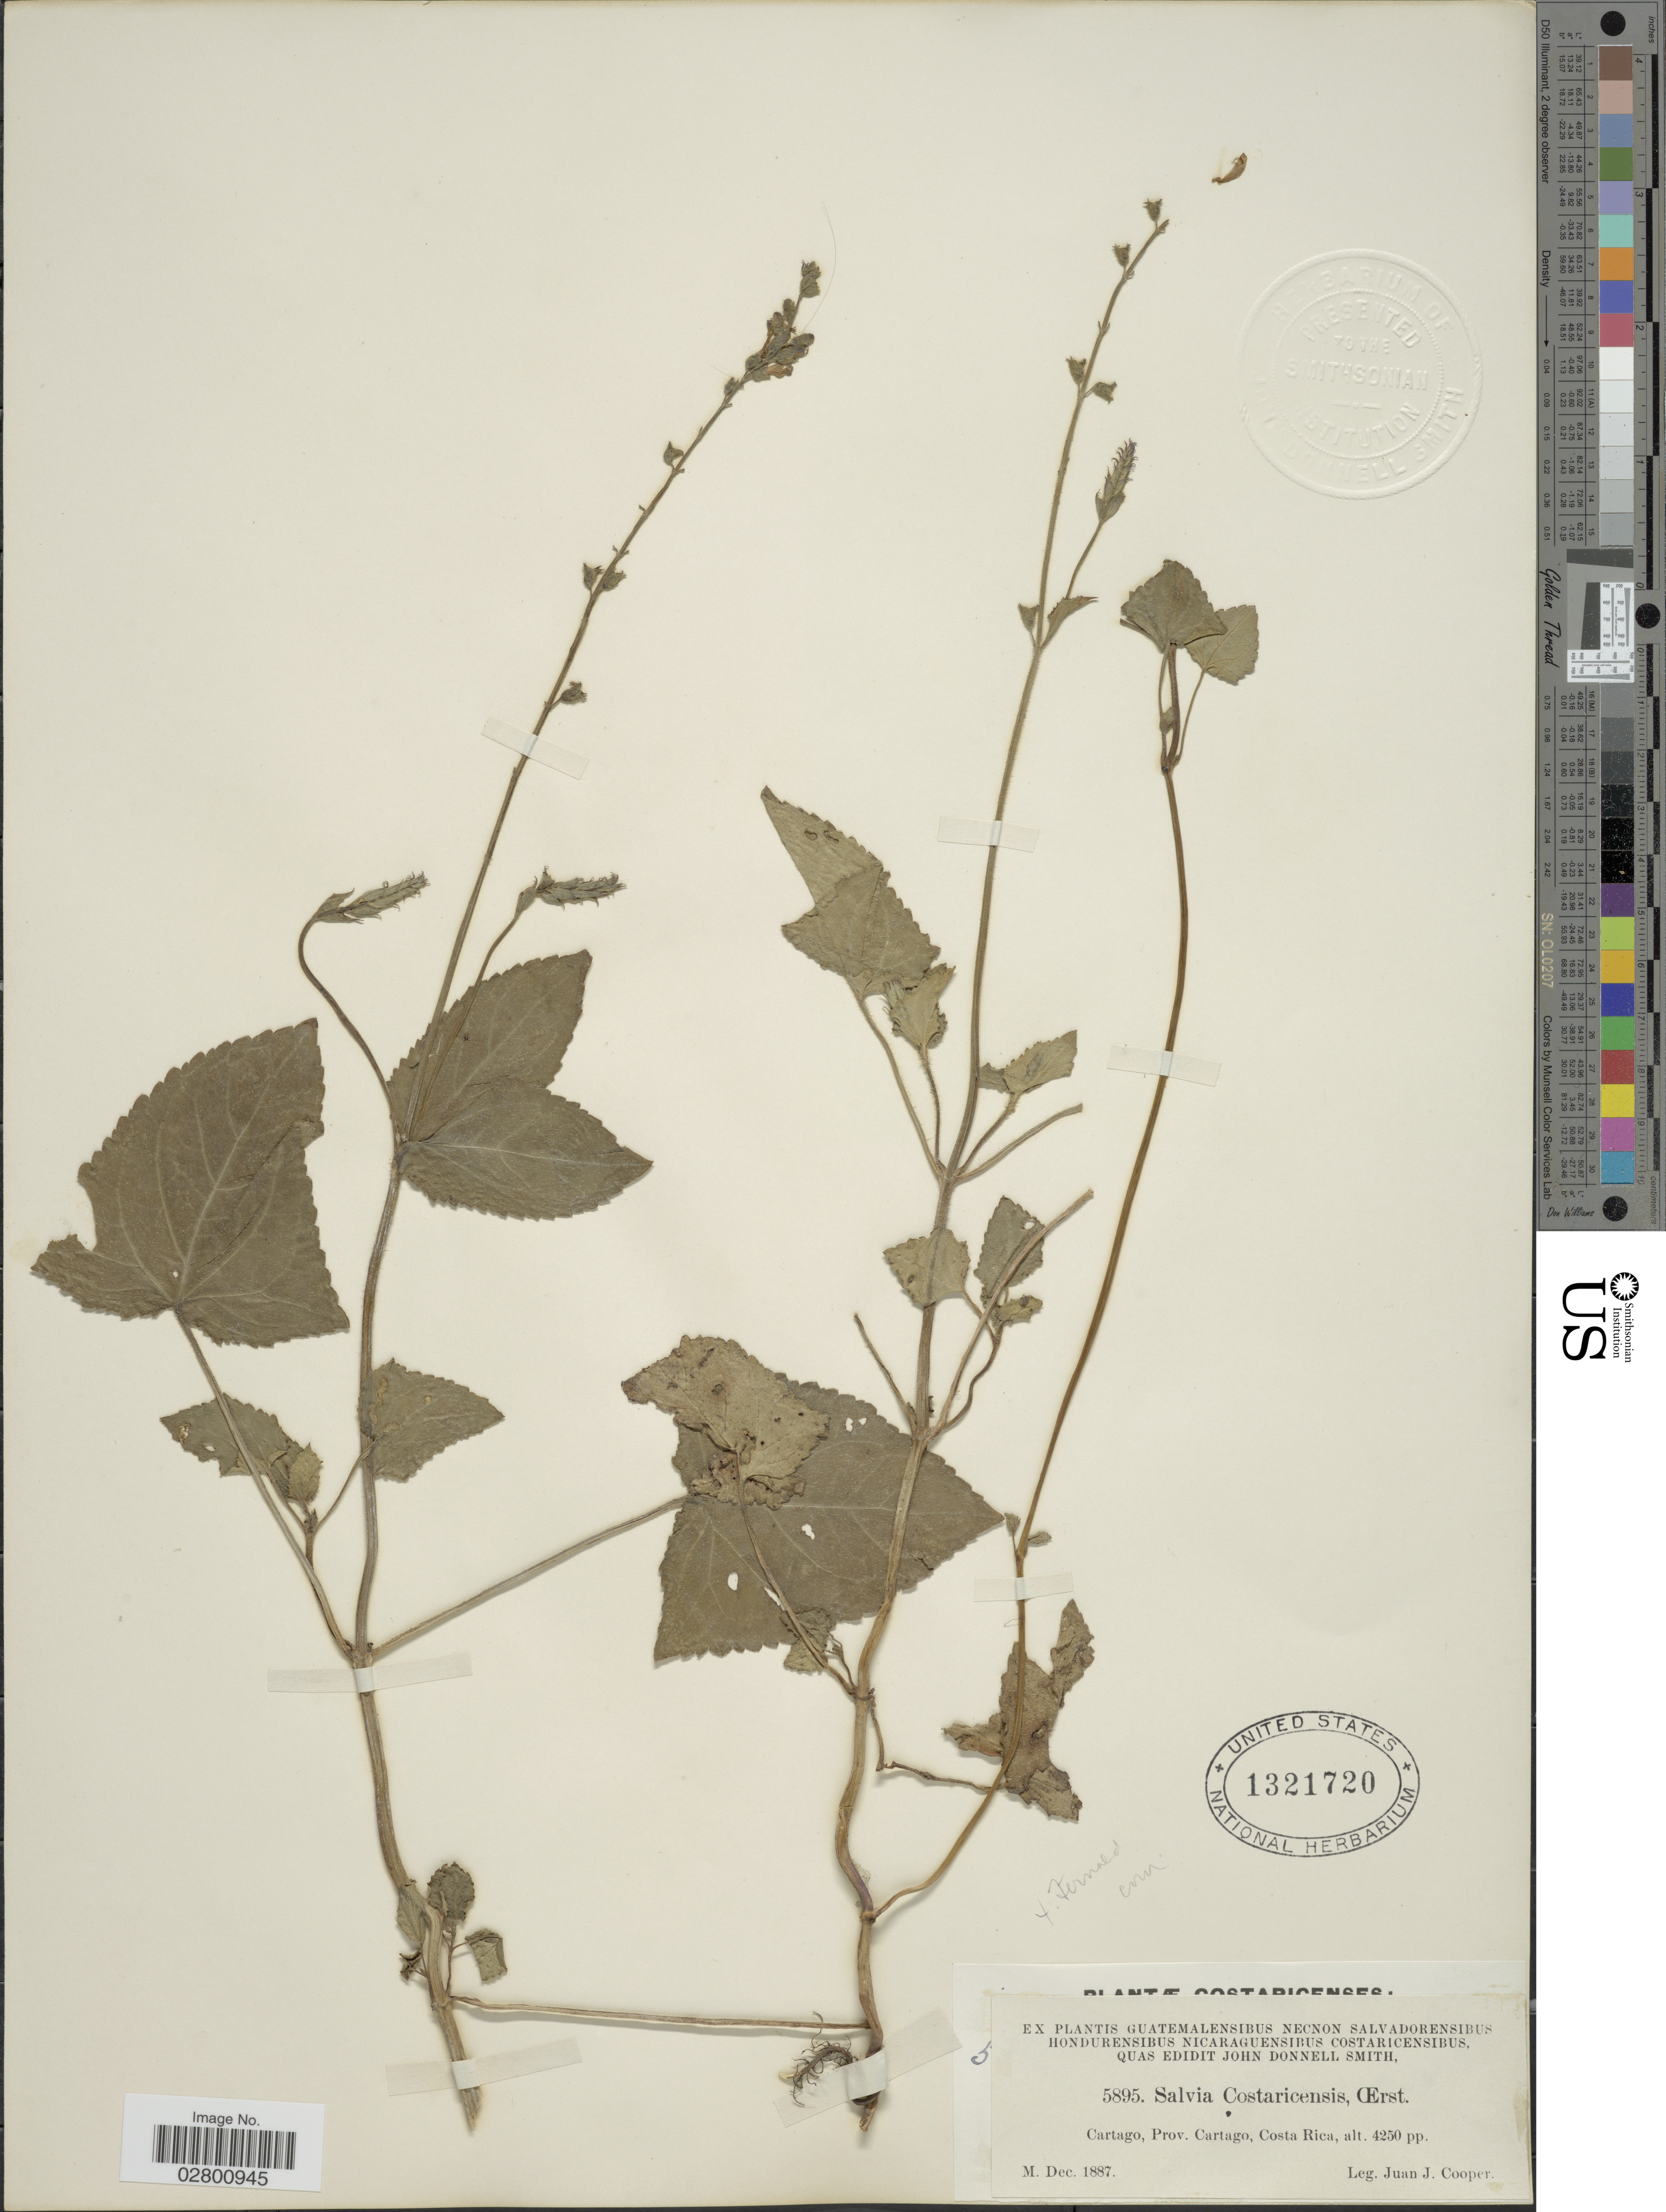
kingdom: Plantae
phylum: Tracheophyta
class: Magnoliopsida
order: Lamiales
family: Lamiaceae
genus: Salvia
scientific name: Salvia costaricensis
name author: Oerst.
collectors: J. J. Cooper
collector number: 5895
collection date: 1887-12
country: Costa Rica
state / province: Cartago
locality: Cartago.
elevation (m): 1295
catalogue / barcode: US 1321720